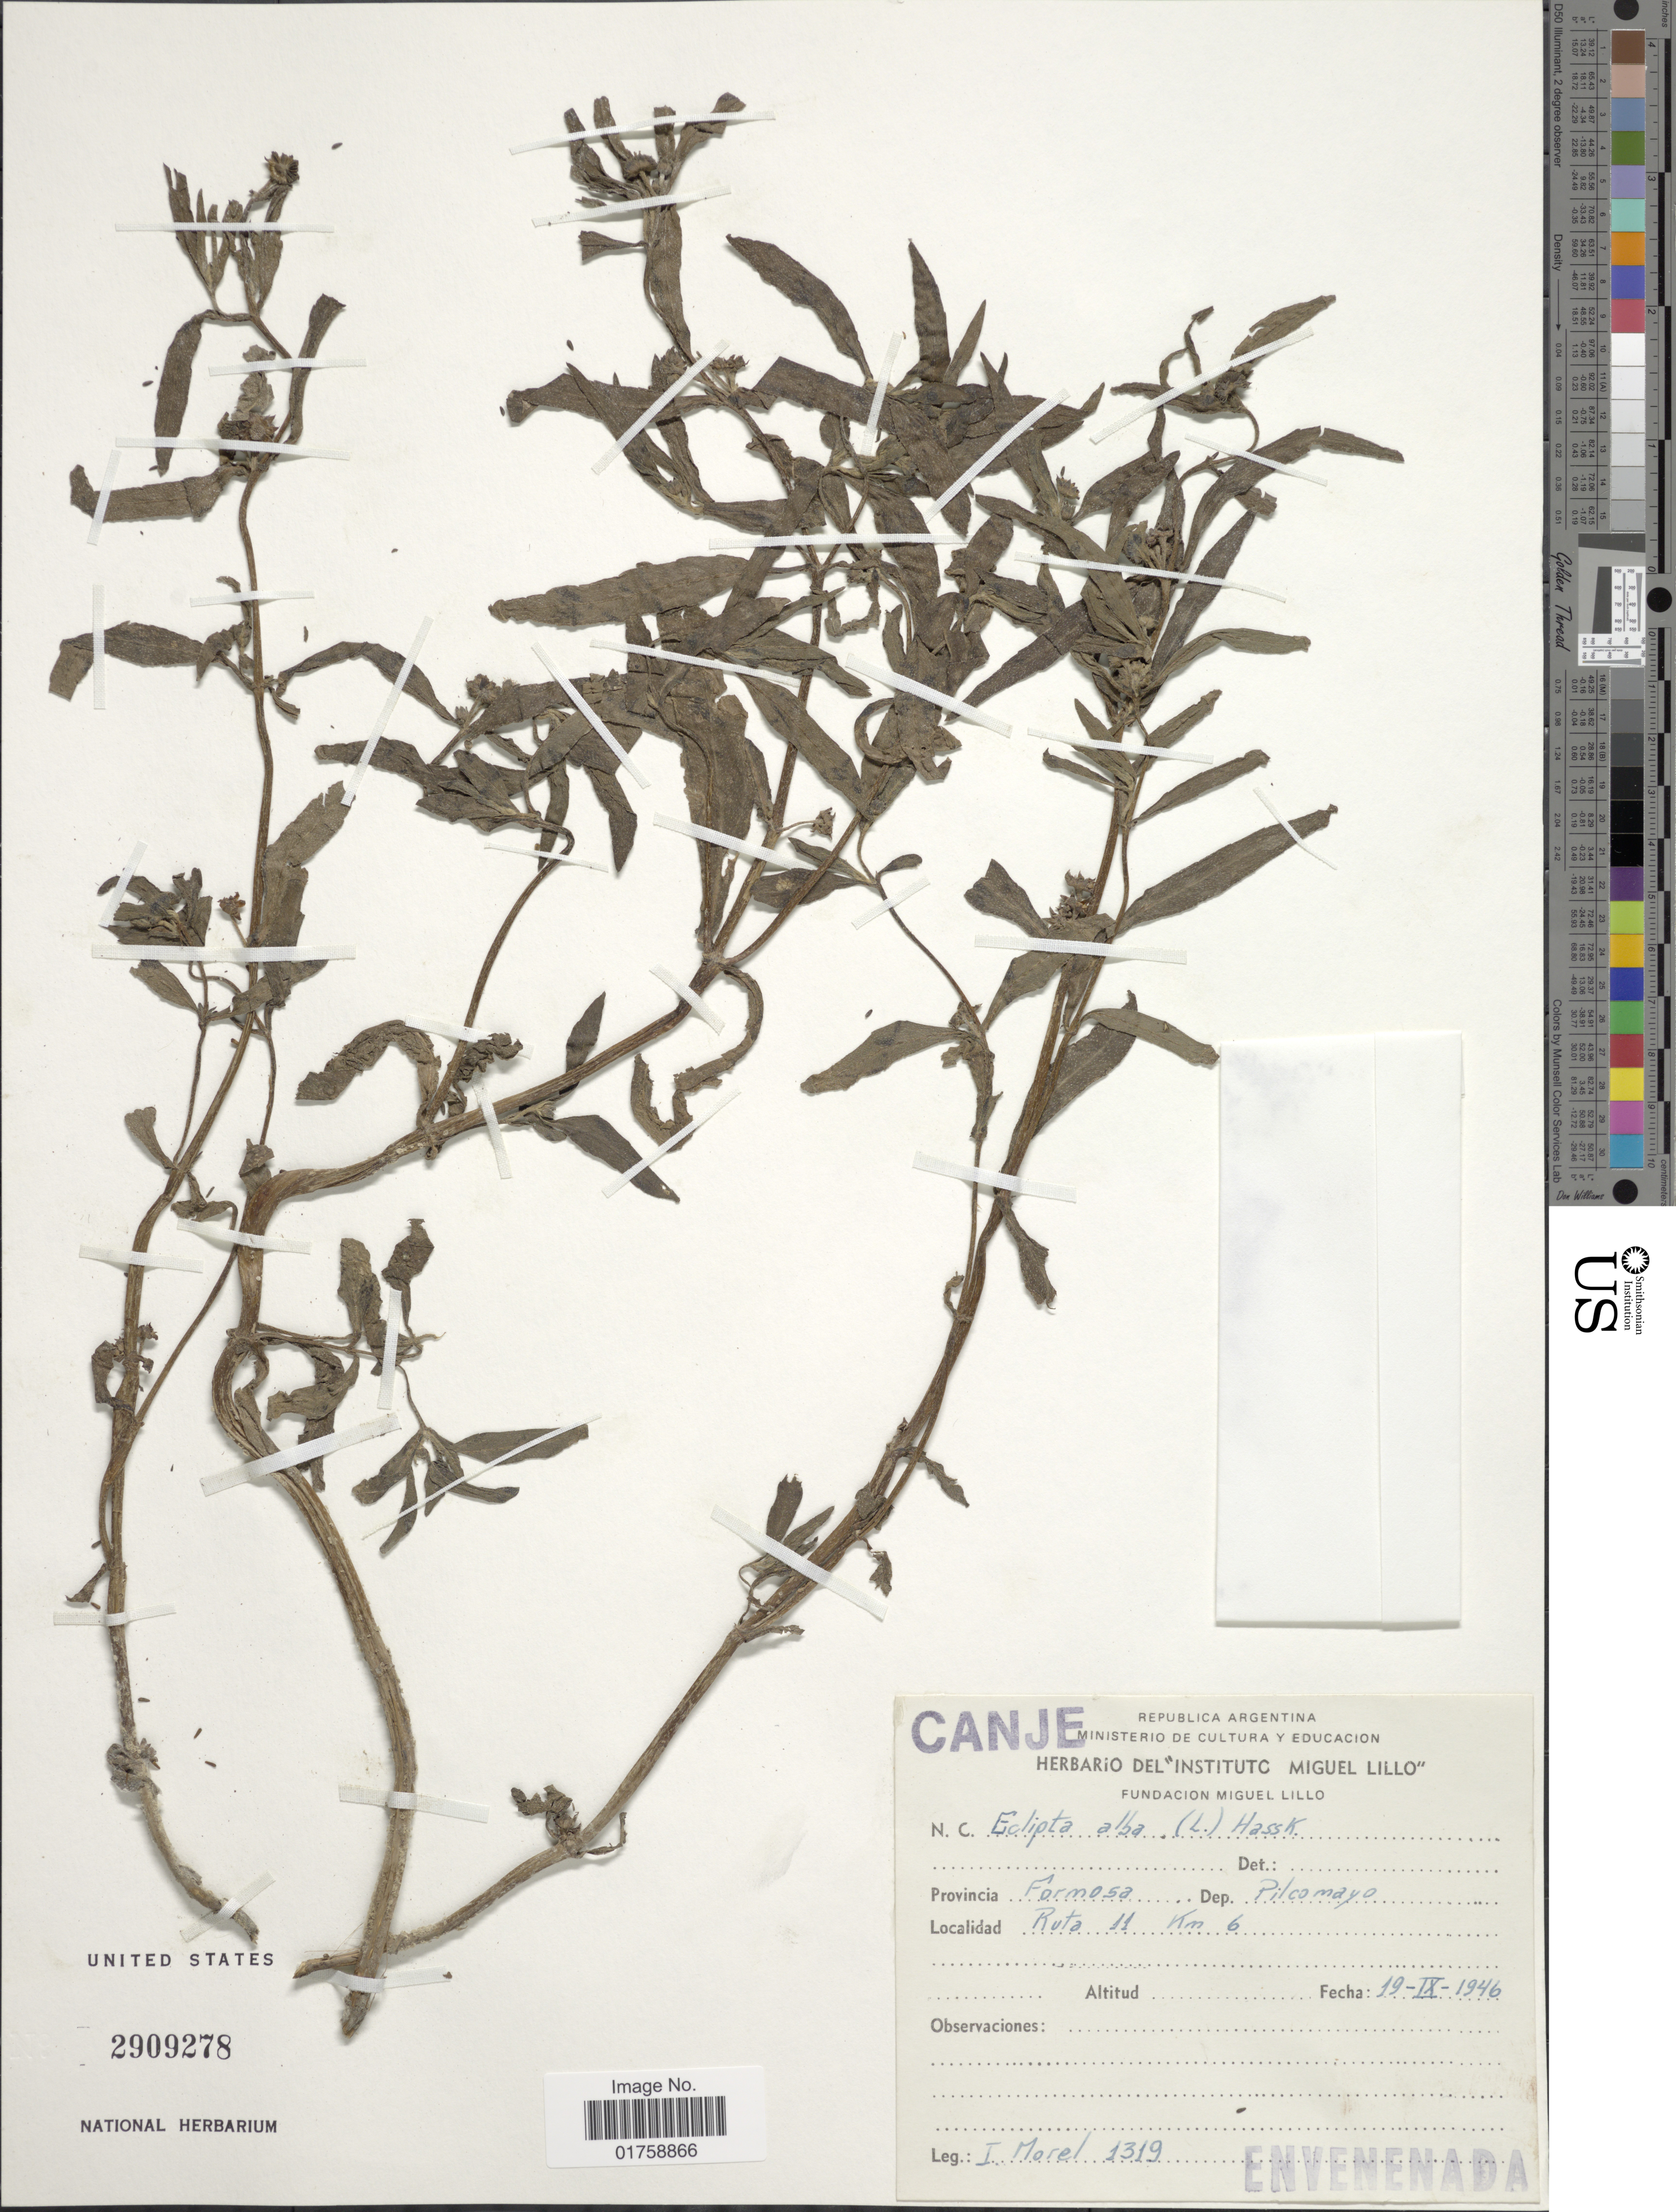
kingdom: Plantae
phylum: Tracheophyta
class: Magnoliopsida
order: Asterales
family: Asteraceae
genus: Eclipta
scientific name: Eclipta alba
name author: (L.) Hassk.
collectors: I. Morel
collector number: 1319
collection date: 1946-09-19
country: Argentina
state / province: Formosa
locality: Dep. Pilcomayo. Ruta 11 Km 6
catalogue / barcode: US 2909278